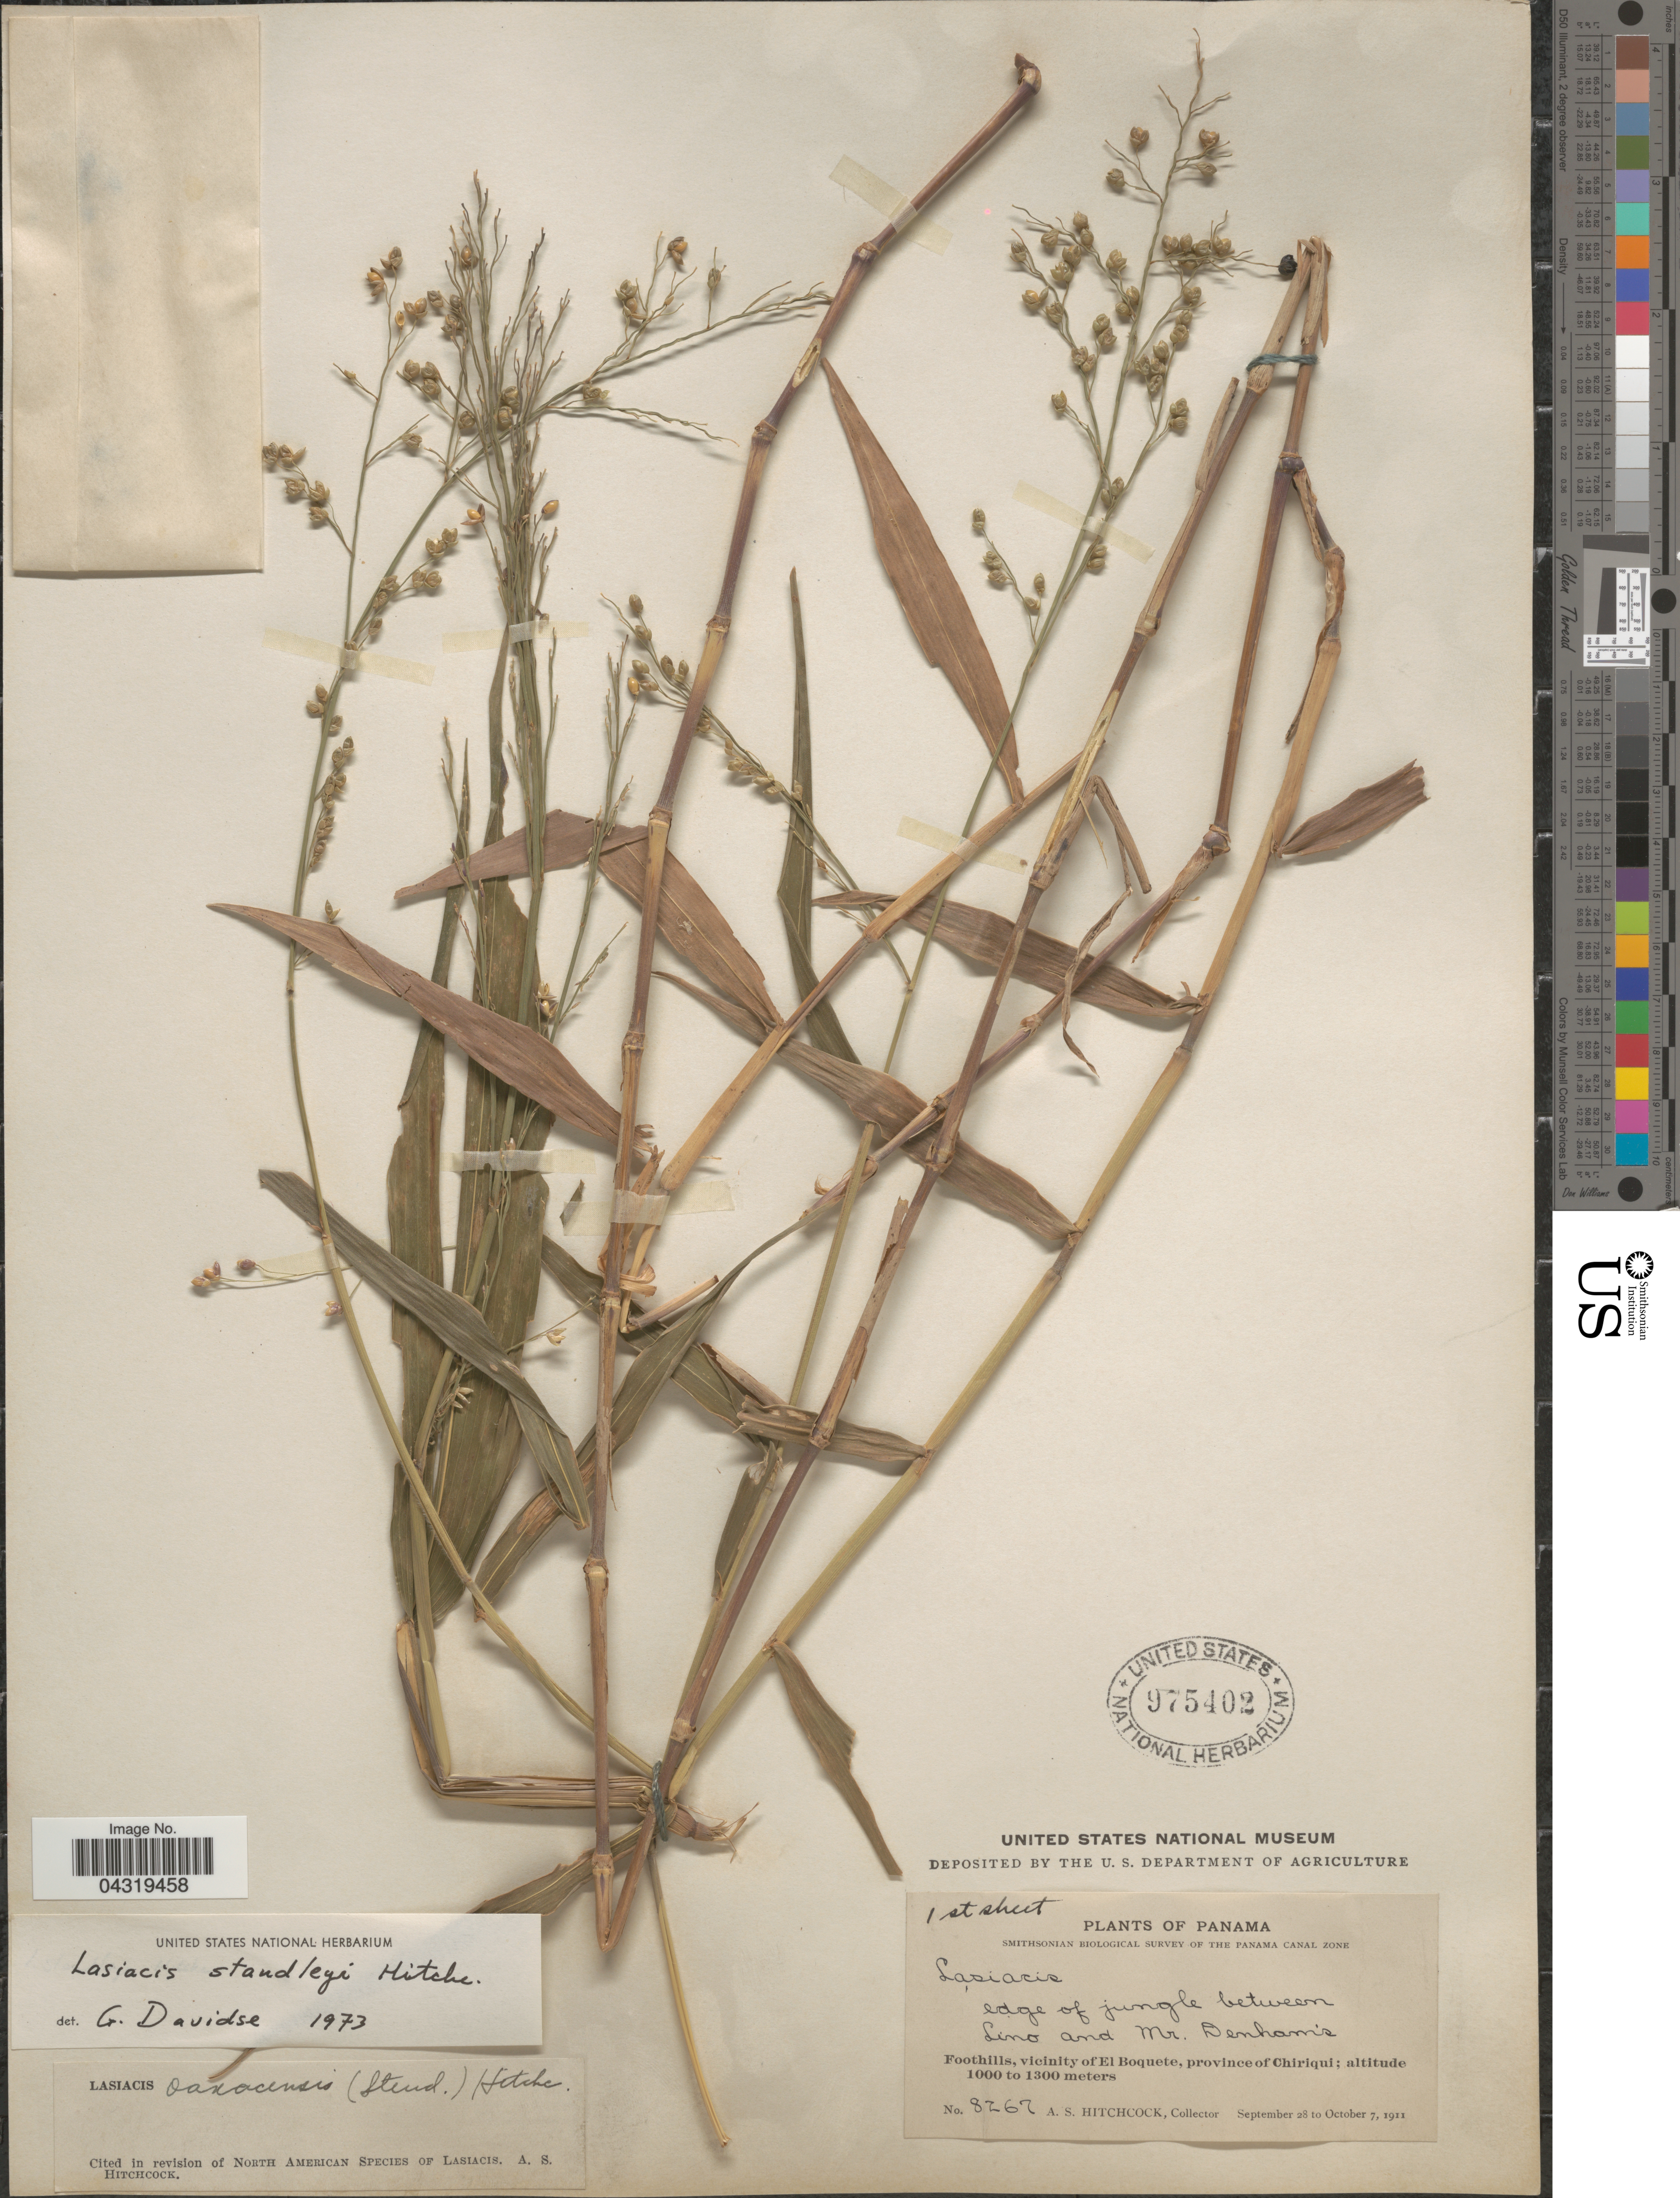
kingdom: Plantae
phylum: Tracheophyta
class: Liliopsida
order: Poales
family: Poaceae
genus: Lasiacis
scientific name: Lasiacis standleyi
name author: Hitchc.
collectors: A. S. Hitchcock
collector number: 8267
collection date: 1911-09-28/1911-10-07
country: Panama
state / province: Chiriqui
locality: Smithsonian Biological Survey of the Panama Canal Zone. Edge of jungle between Lino and Mr. Denham's. Foothills, vicinity of El Boquete.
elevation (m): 1000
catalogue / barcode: US 975402